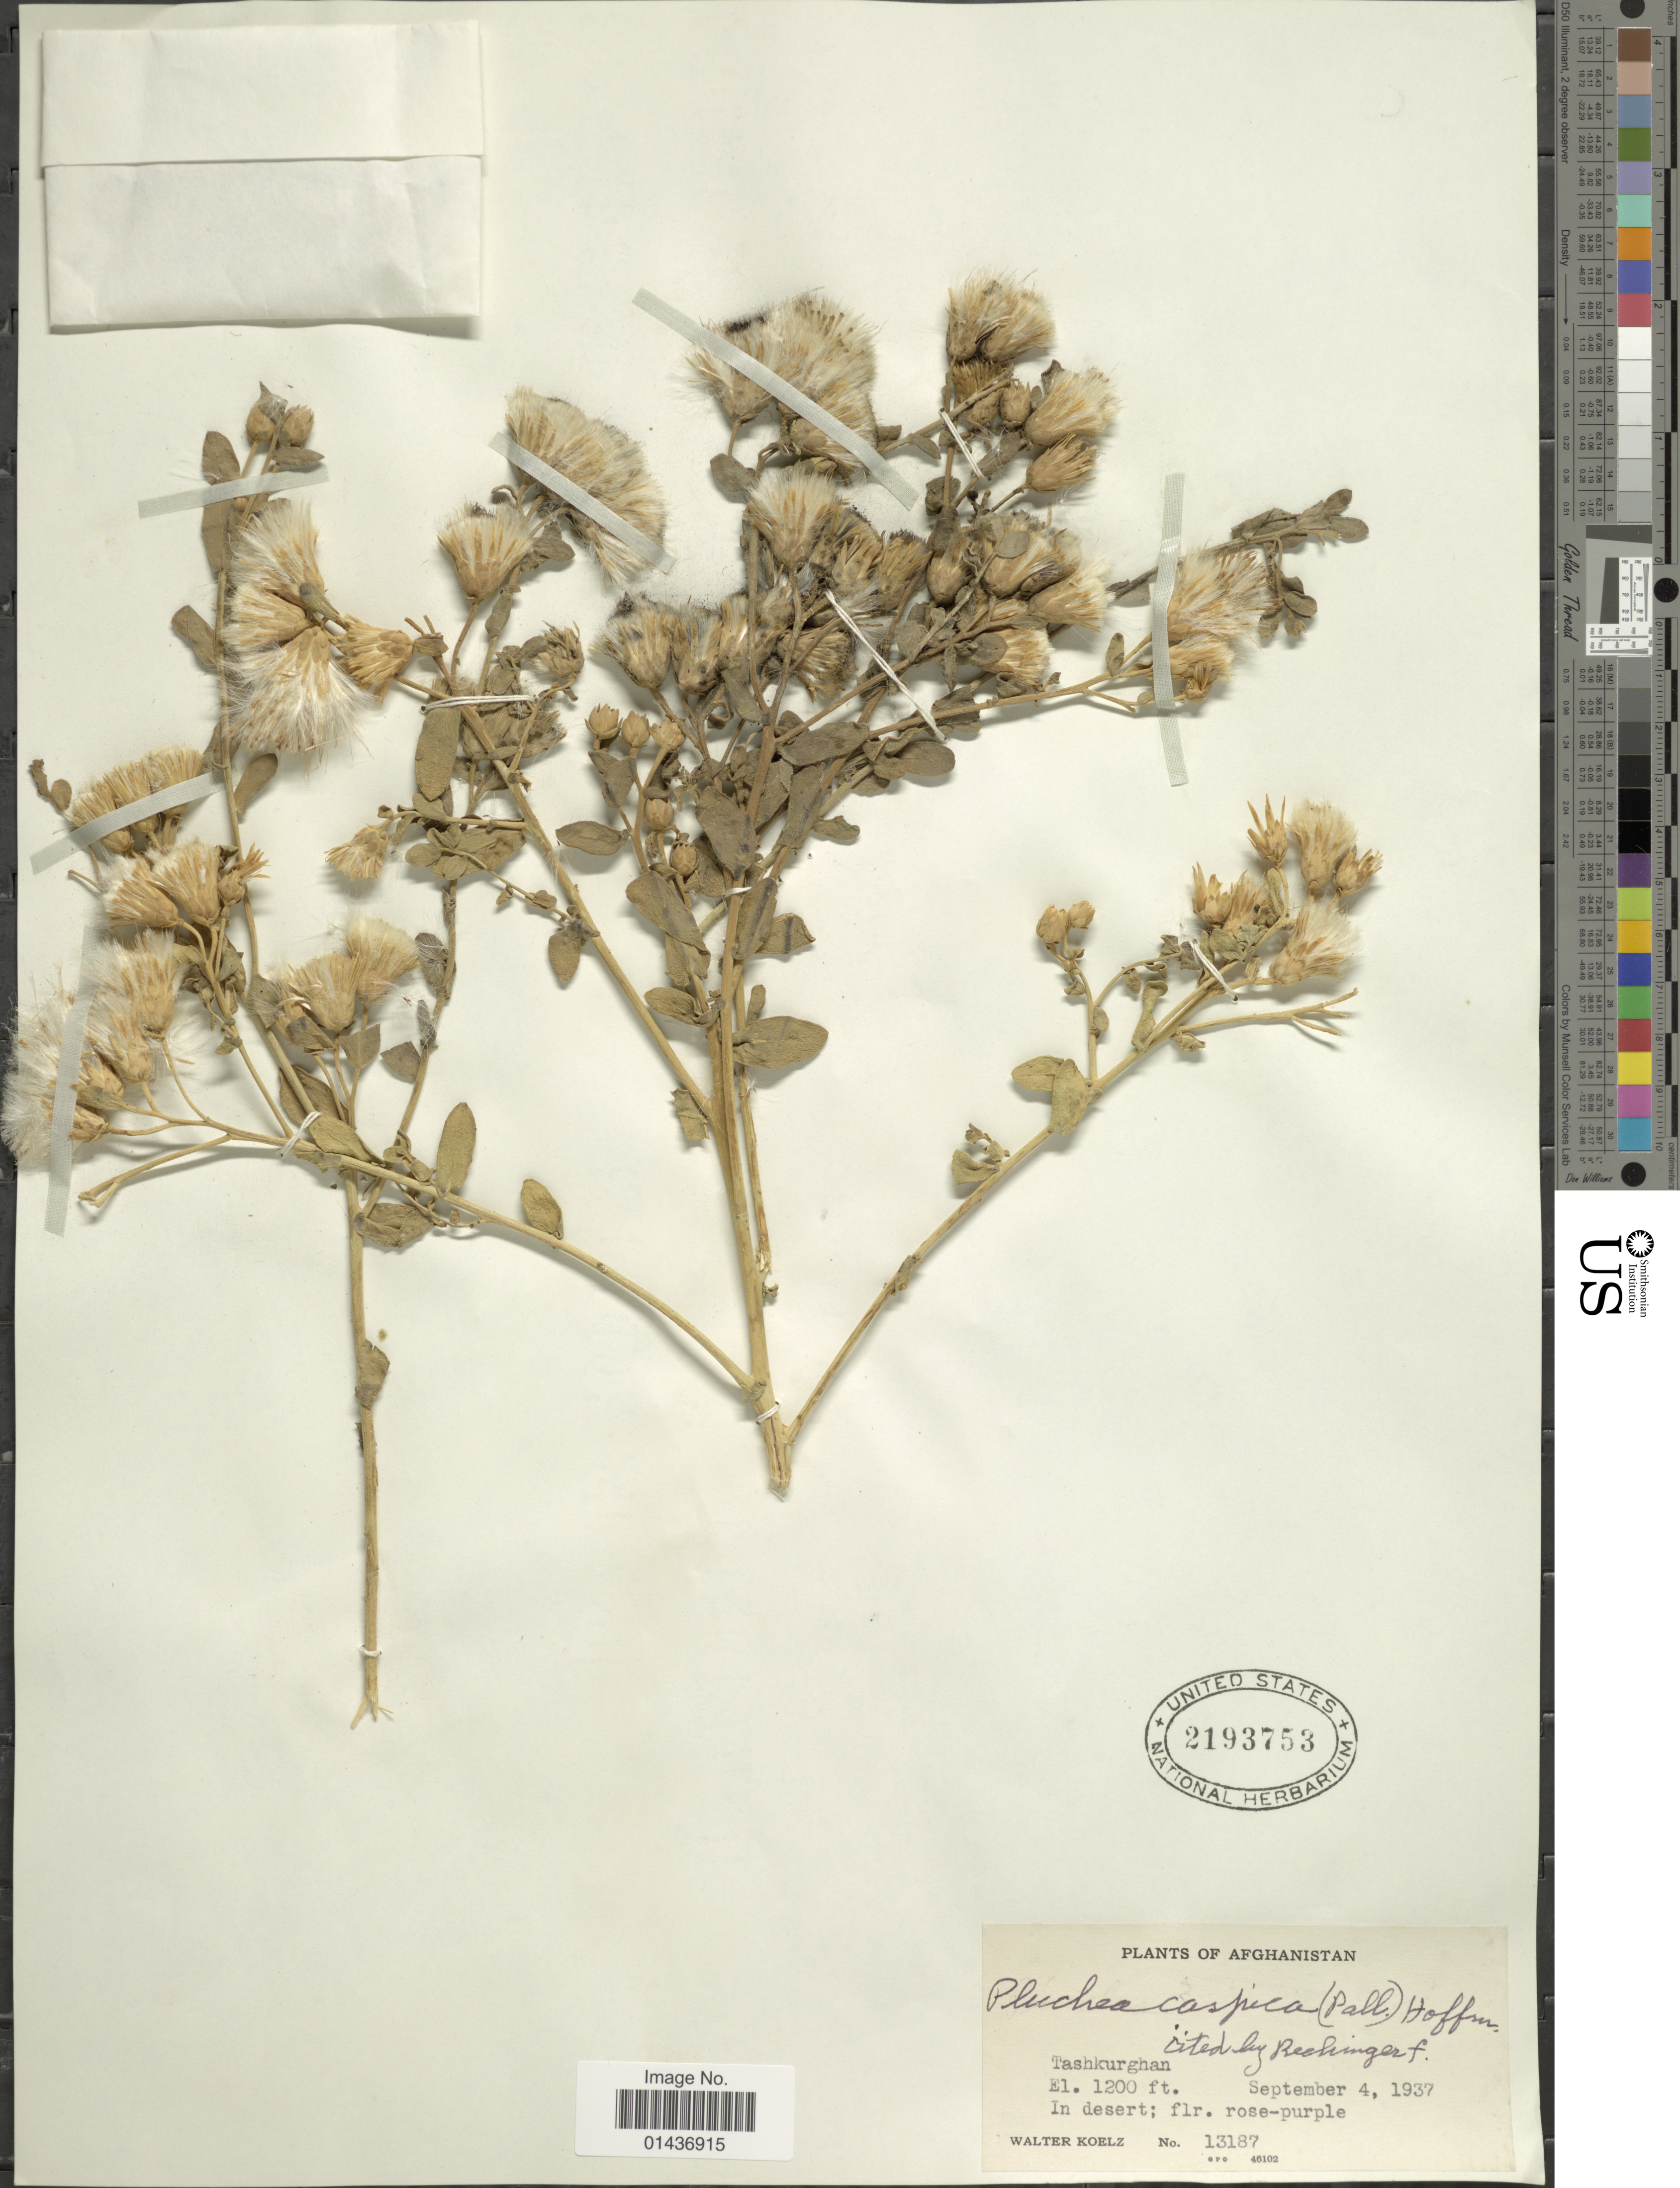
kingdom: Plantae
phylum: Tracheophyta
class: Magnoliopsida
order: Asterales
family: Asteraceae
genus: Pluchea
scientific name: Pluchea caspia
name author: O. Hoffm. ex Paulsen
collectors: W. N. Koelz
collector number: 13187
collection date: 1937-09-04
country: Afghanistan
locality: Tashkurghan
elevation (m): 366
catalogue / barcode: US 2193753